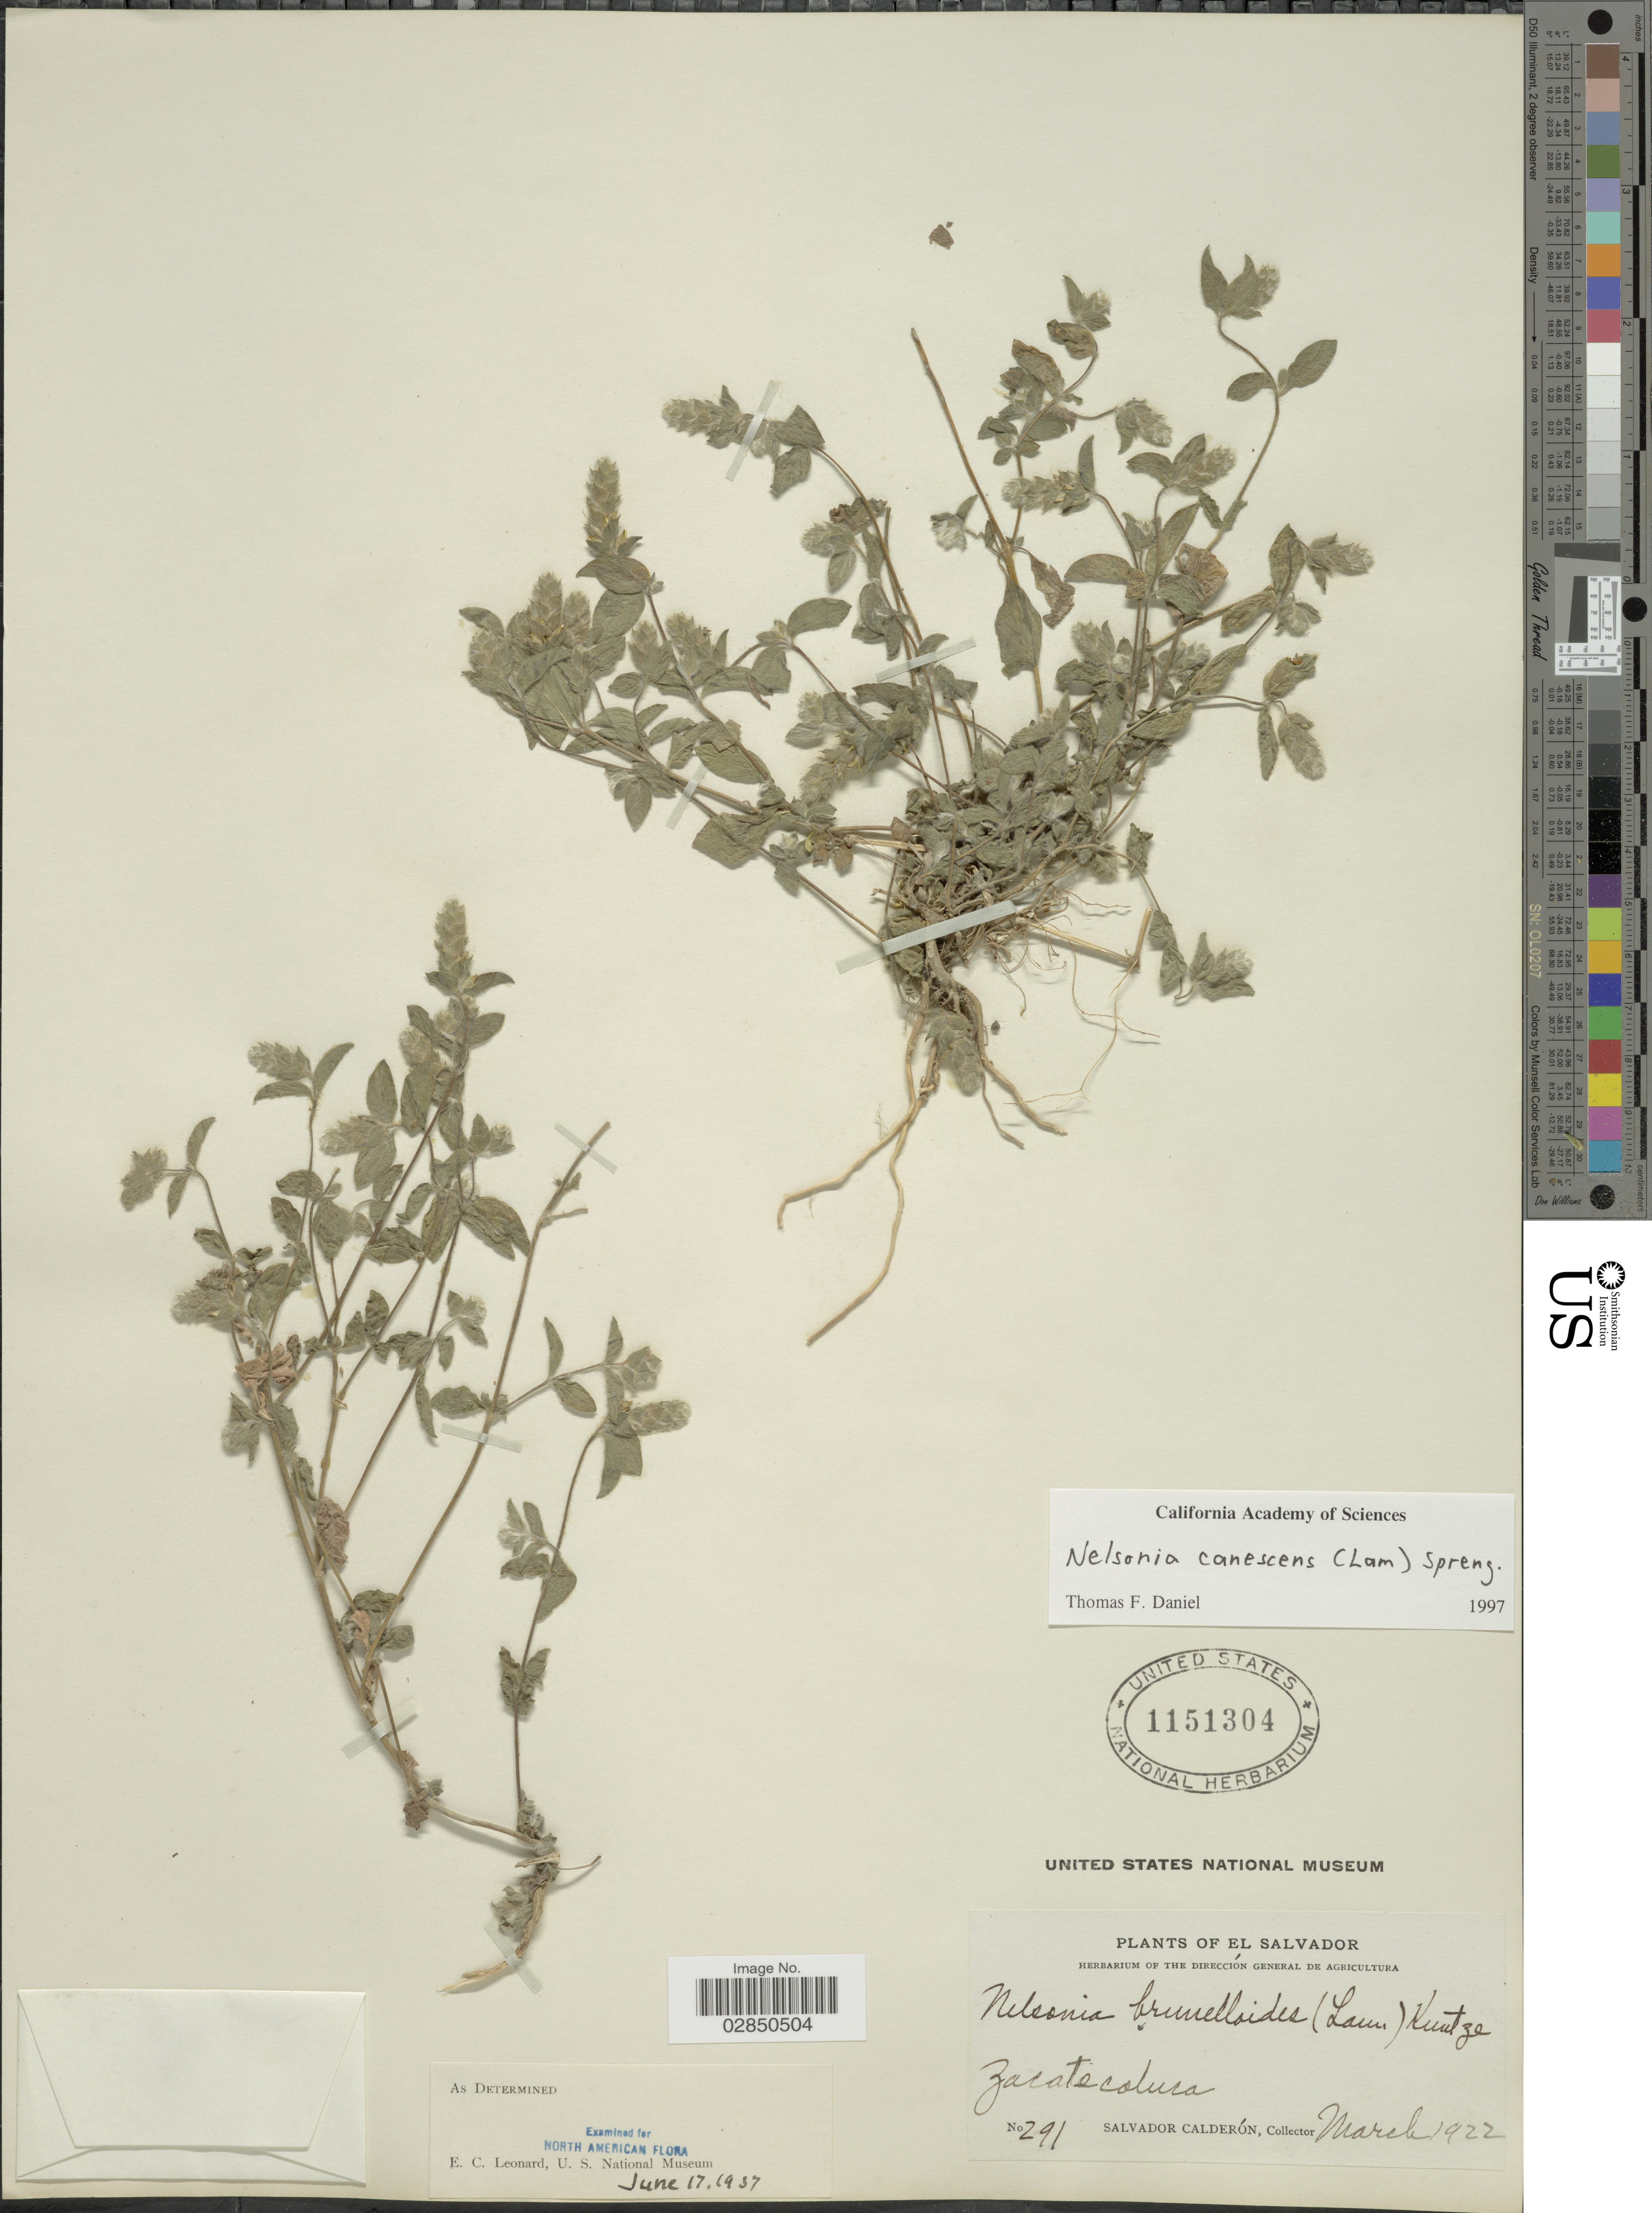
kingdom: Plantae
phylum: Tracheophyta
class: Magnoliopsida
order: Lamiales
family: Acanthaceae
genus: Nelsonia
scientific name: Nelsonia brunelloides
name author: (Lam.) Kuntze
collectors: S. Calderón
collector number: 291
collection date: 1922-03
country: El Salvador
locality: Zacatecoluca.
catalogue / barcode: US 1151304